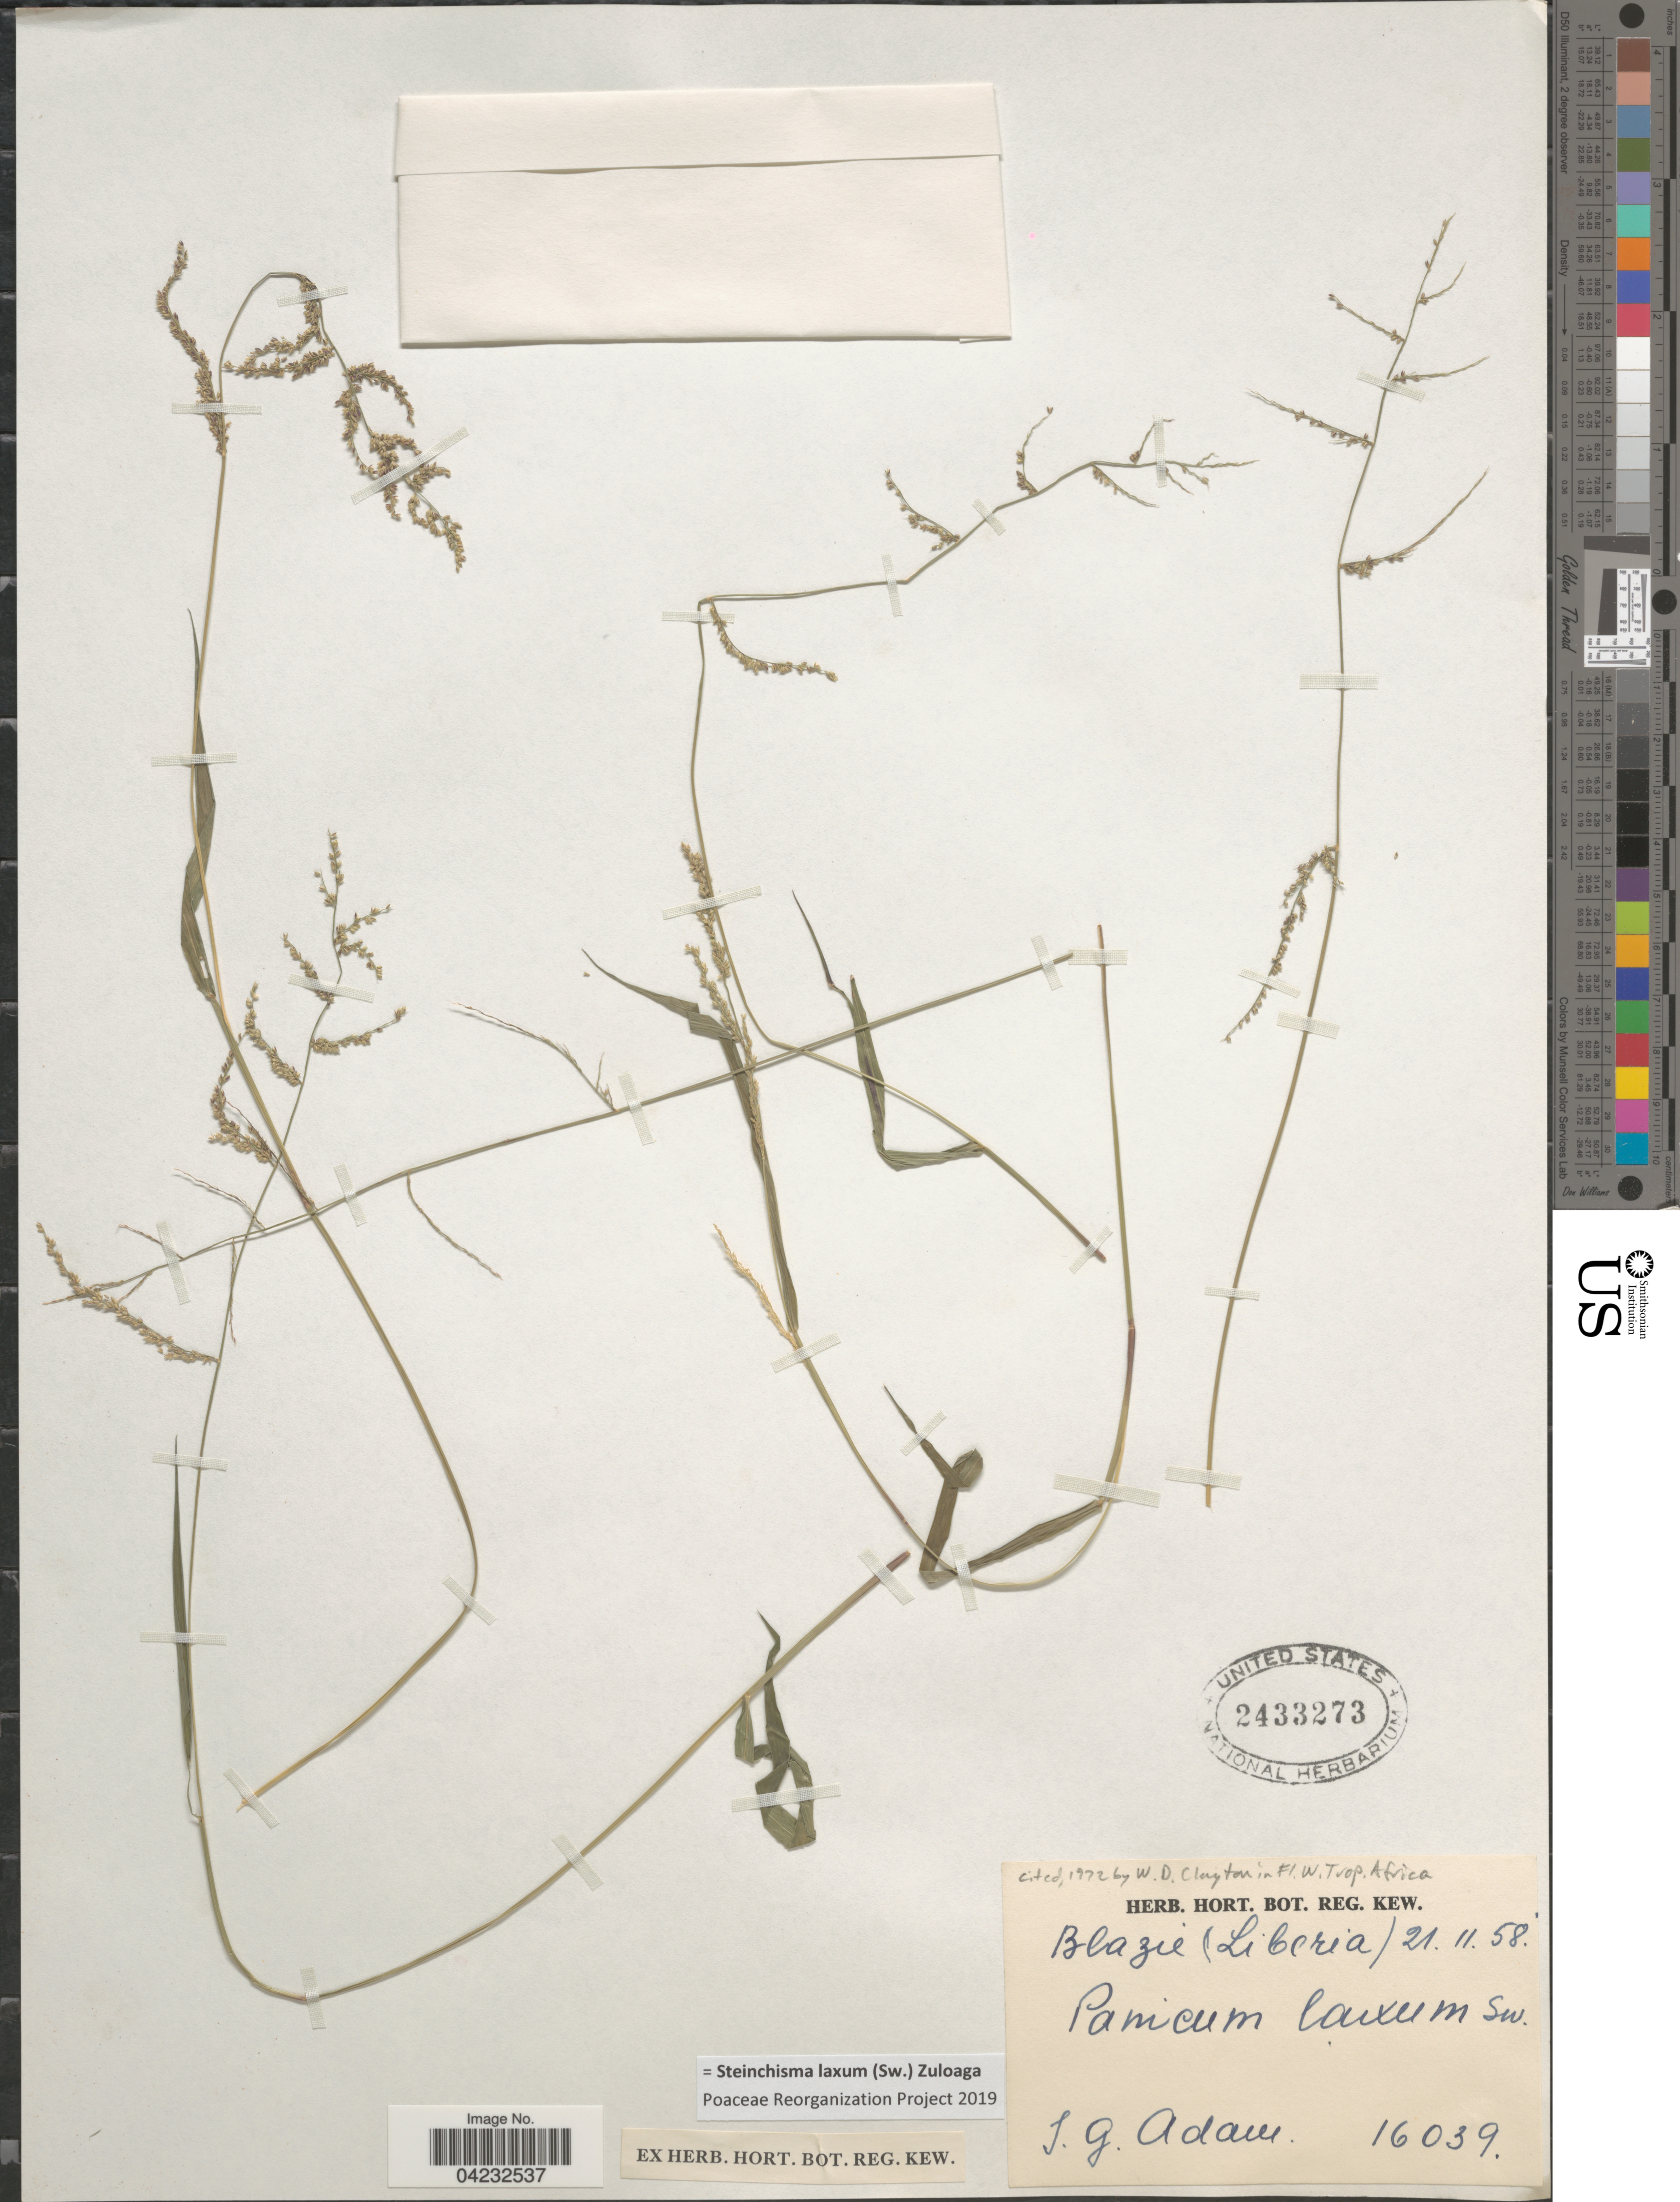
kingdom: Plantae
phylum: Tracheophyta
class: Liliopsida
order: Poales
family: Poaceae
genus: Steinchisma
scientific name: Steinchisma laxum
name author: (Sw.) Zuloaga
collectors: J. Adam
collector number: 16039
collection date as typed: Transcribed d/m/y: 21/11/58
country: Liberia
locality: Blazie.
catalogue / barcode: US 2433273